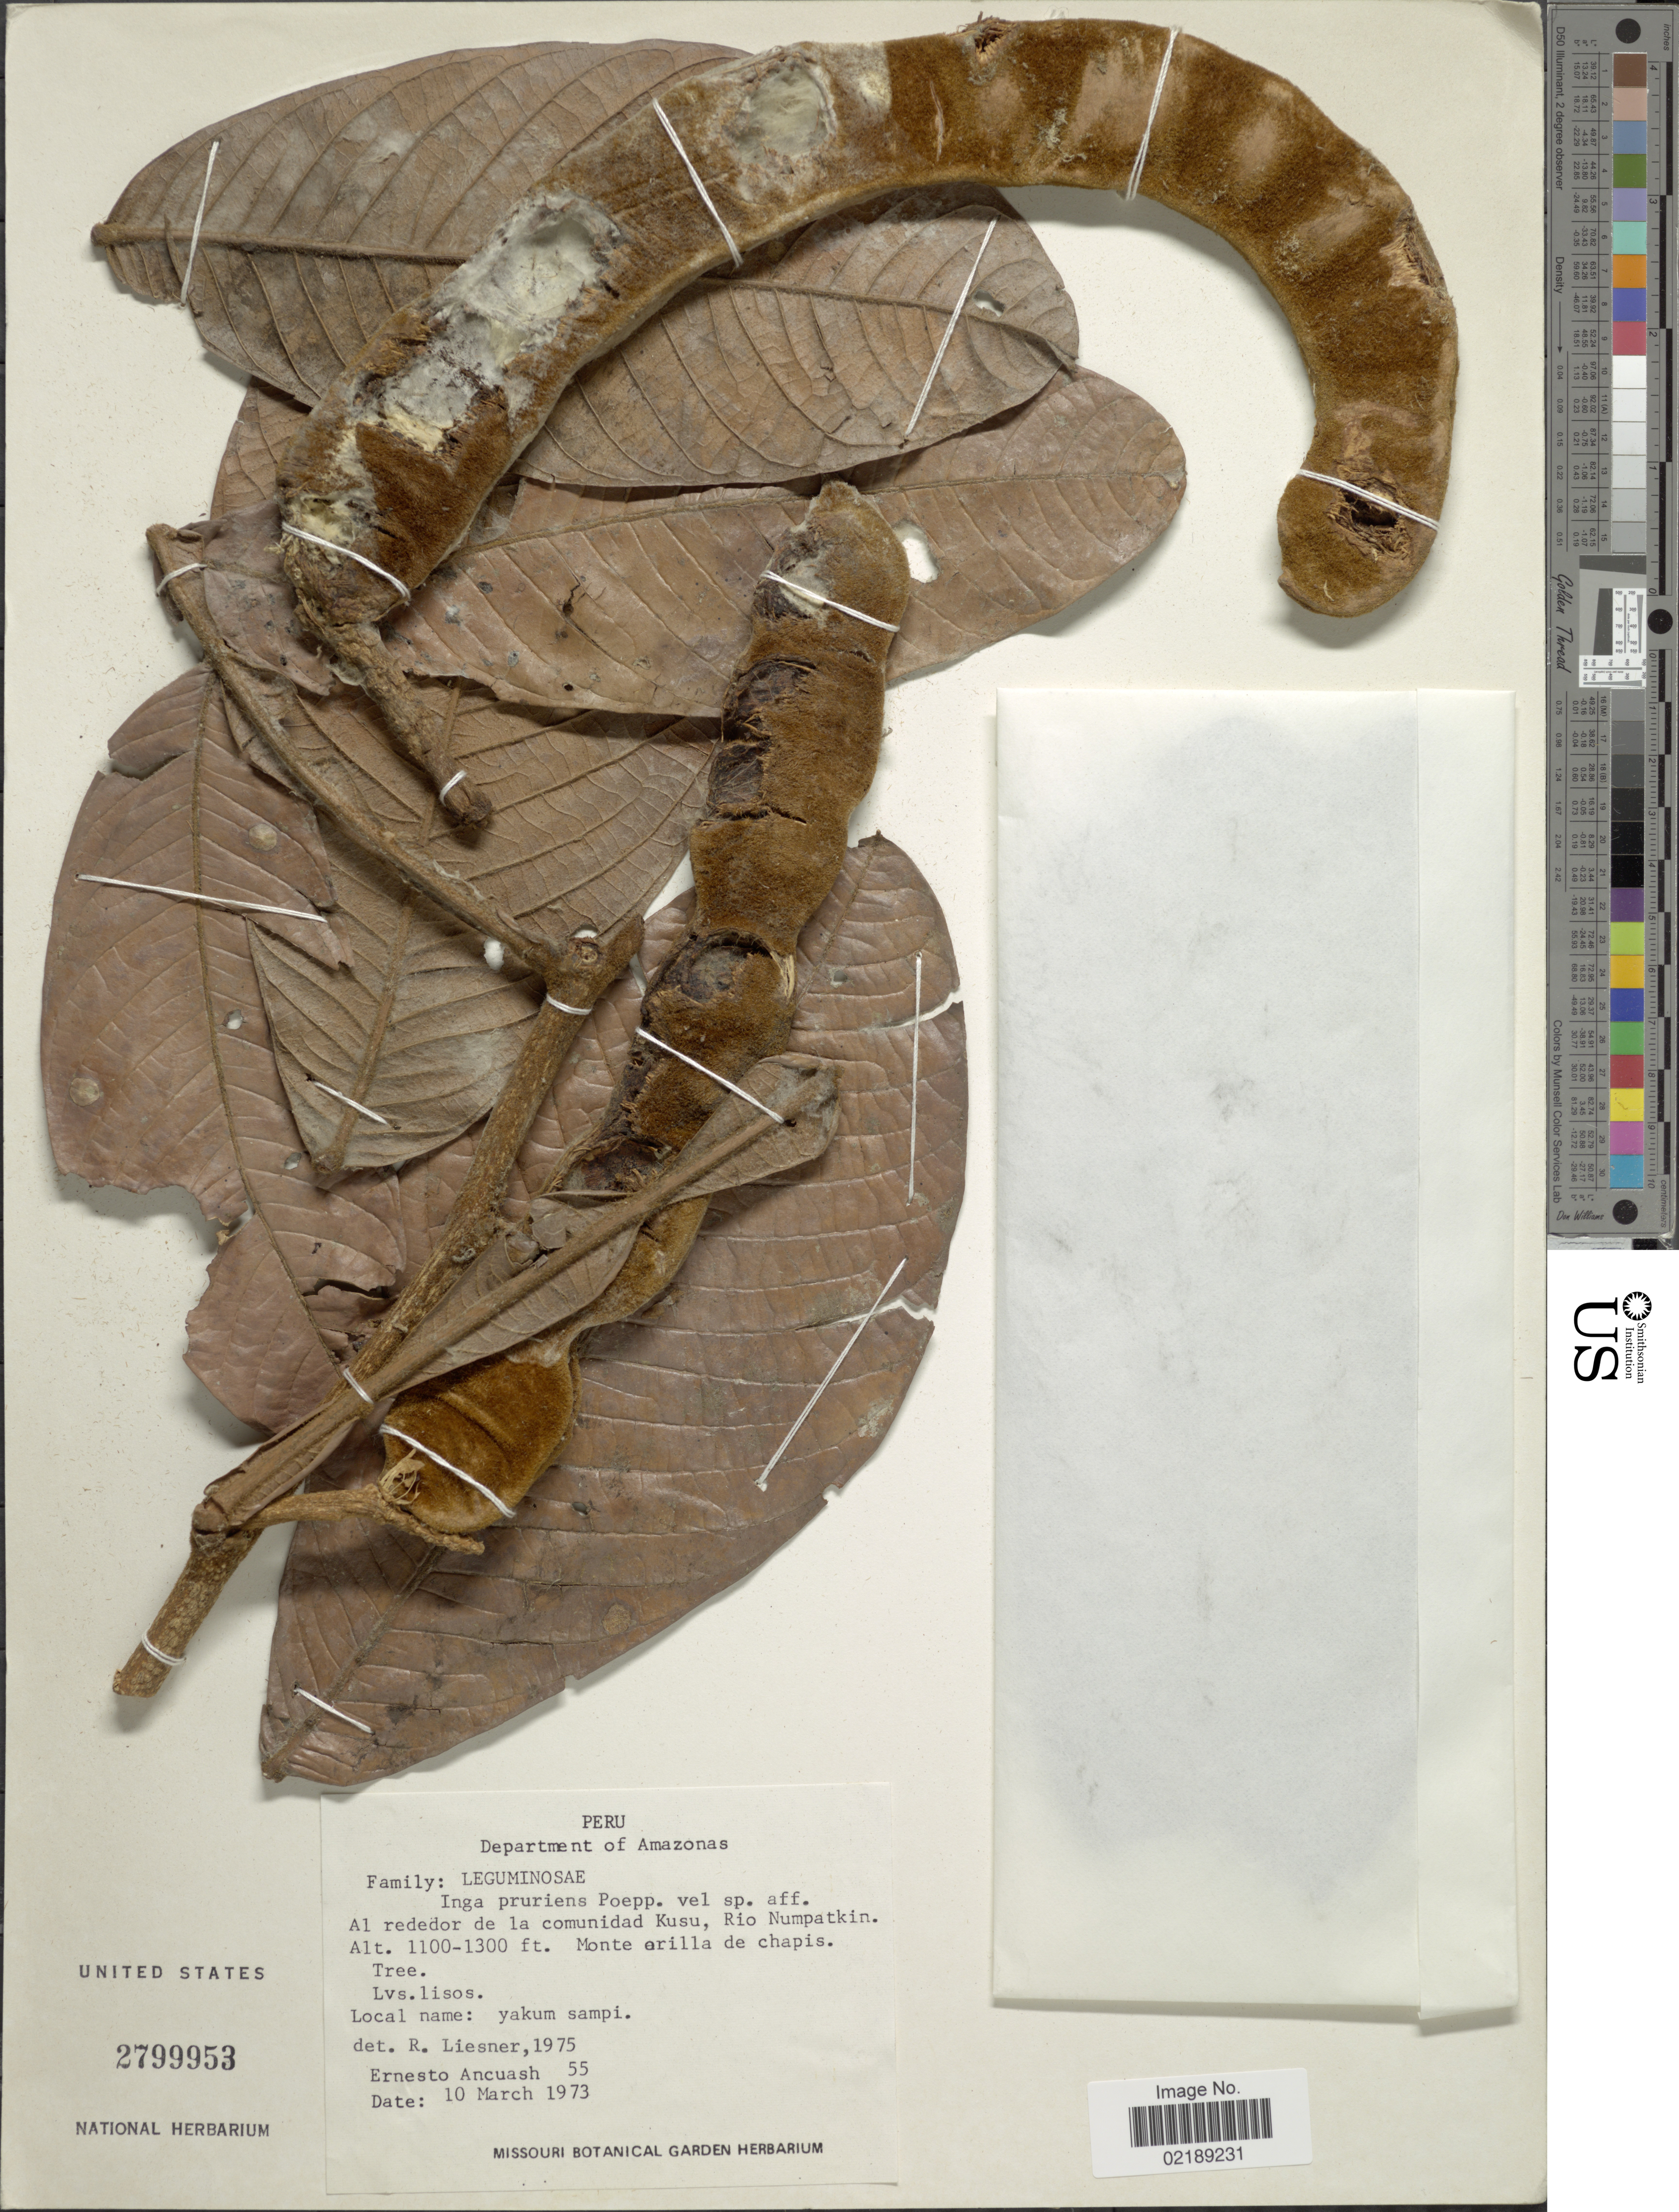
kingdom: Plantae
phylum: Tracheophyta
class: Magnoliopsida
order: Fabales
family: Fabaceae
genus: Inga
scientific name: Inga pruriens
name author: Poepp.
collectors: E. Ancuash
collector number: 55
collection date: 1973-03-10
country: Peru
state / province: Amazonas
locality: Al rededor de la comunidad Kusu, Rio Numpatkin.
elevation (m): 335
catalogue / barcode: US 2799953